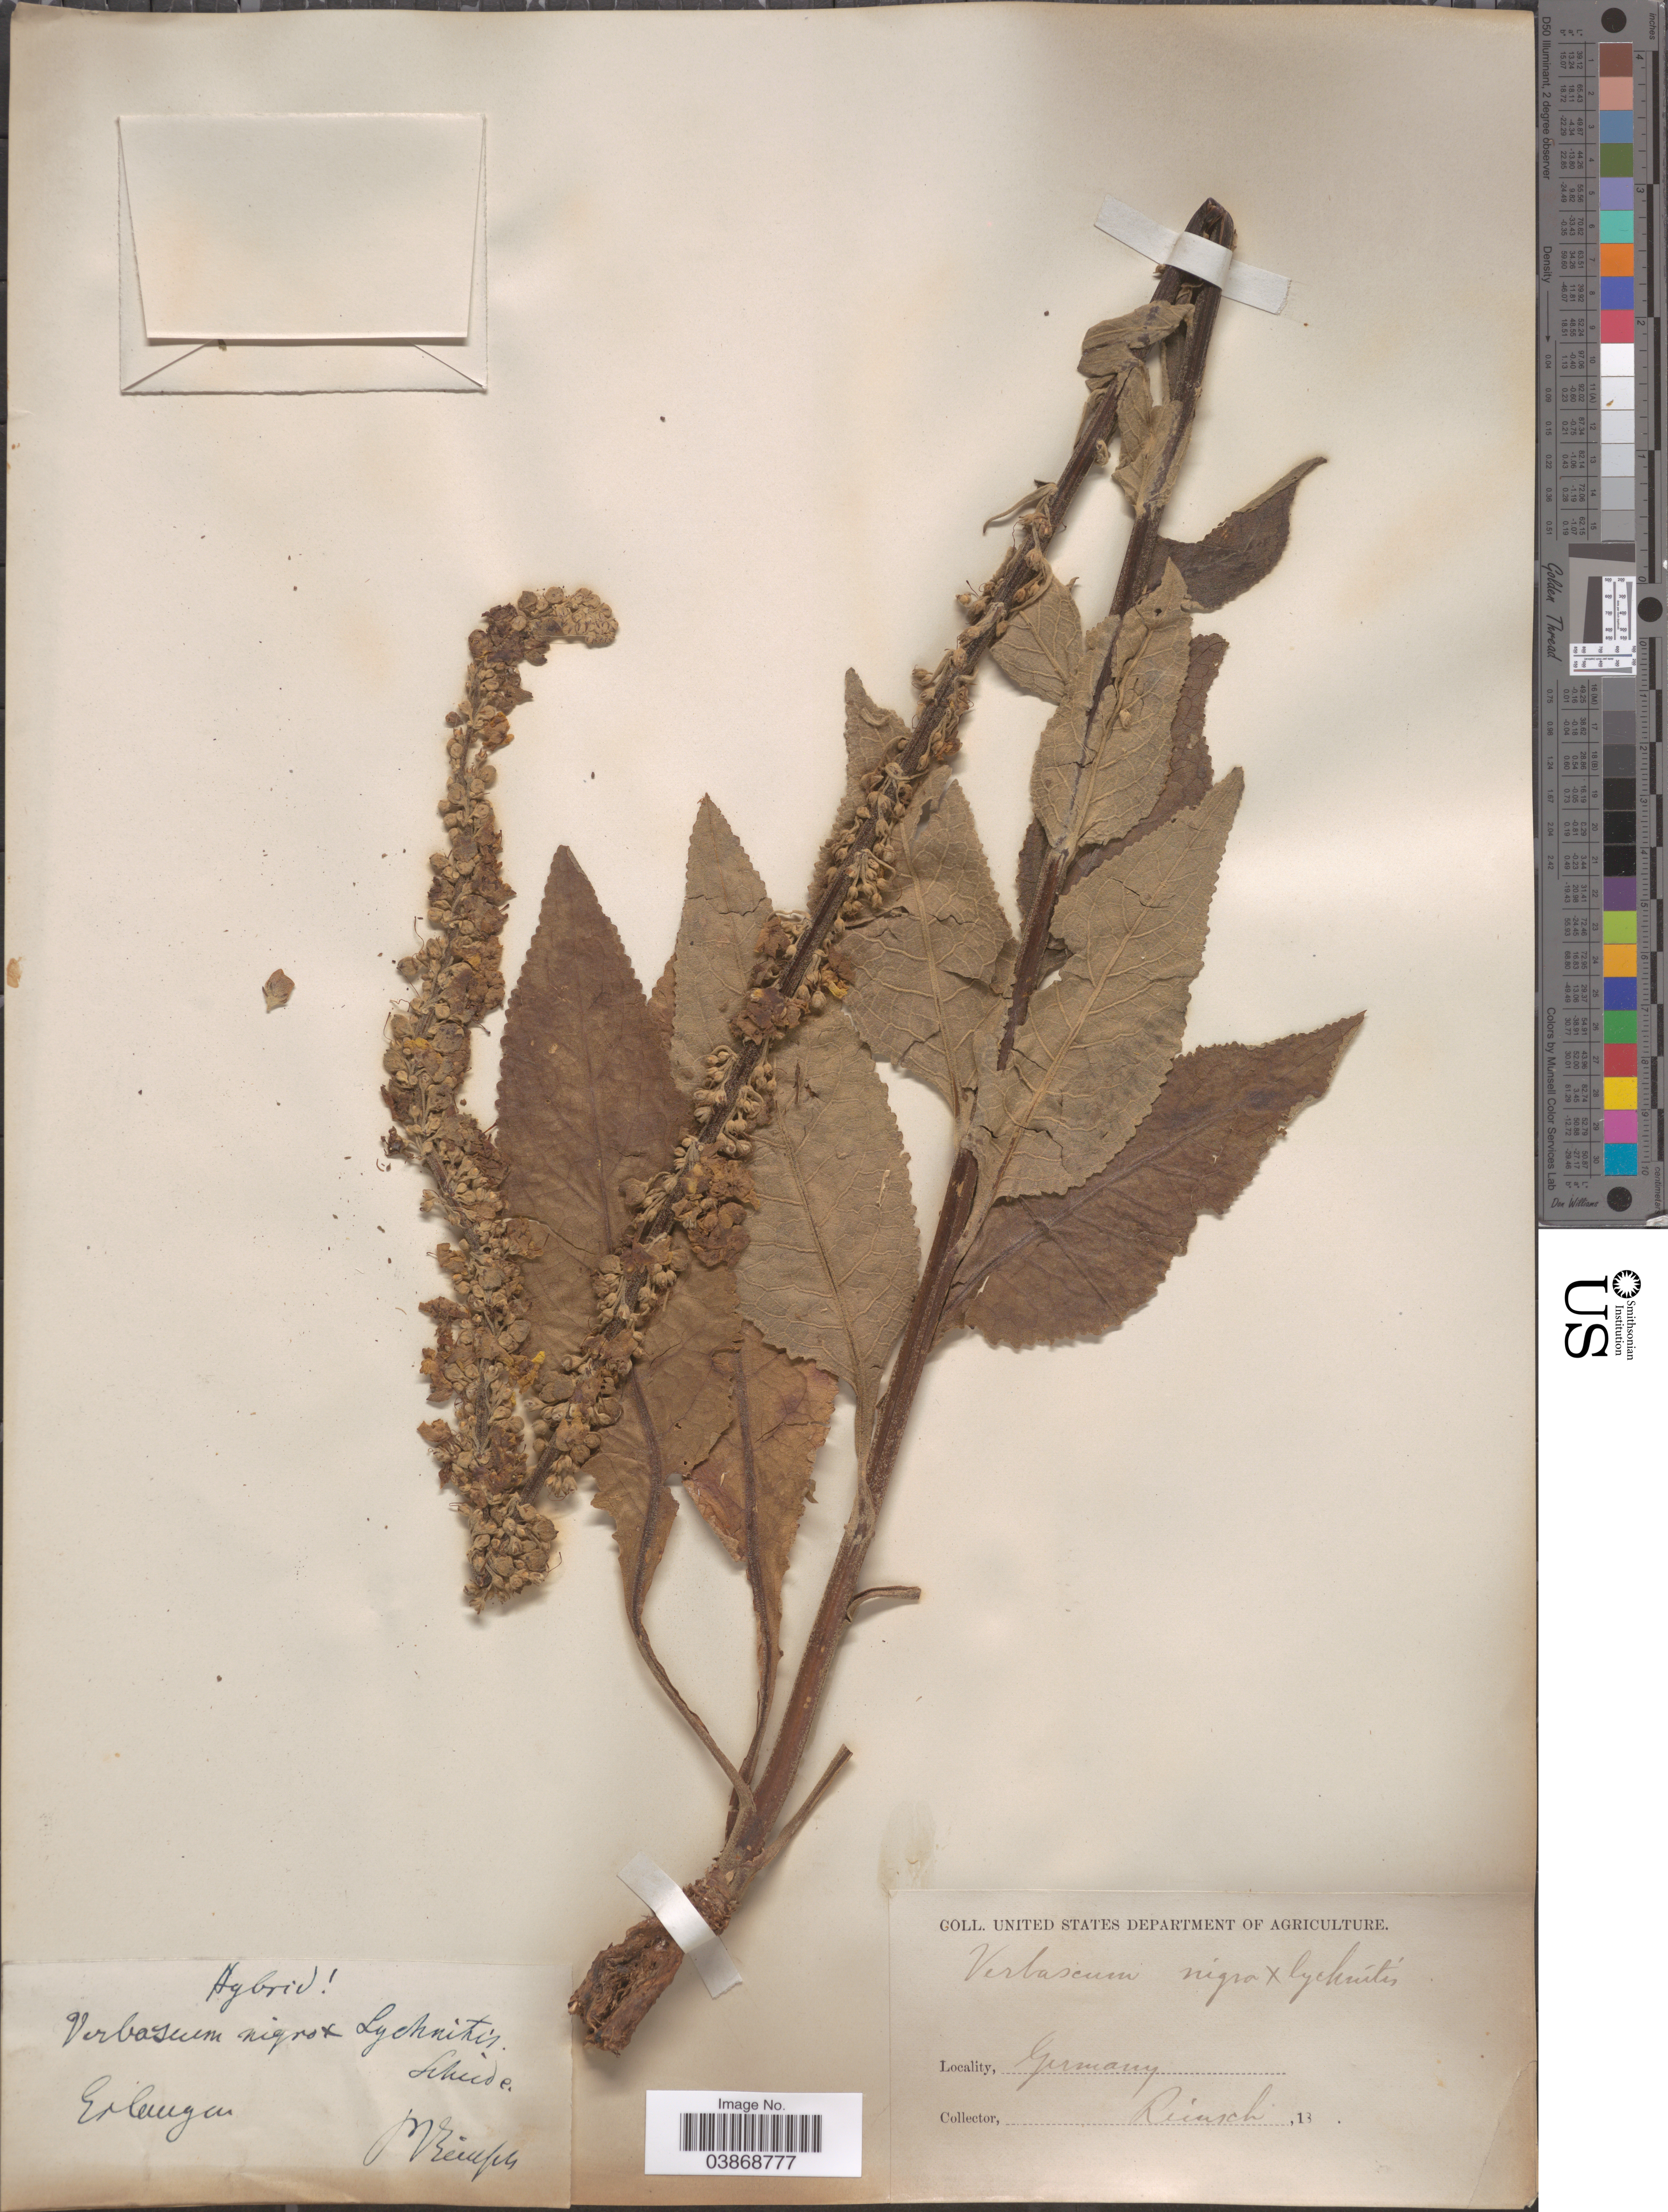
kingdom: Plantae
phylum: Tracheophyta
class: Magnoliopsida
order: Lamiales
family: Scrophulariaceae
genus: Verbascum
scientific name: Verbascum nigrum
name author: L.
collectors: P. Reinsch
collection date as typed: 18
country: Germany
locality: Erlangen.